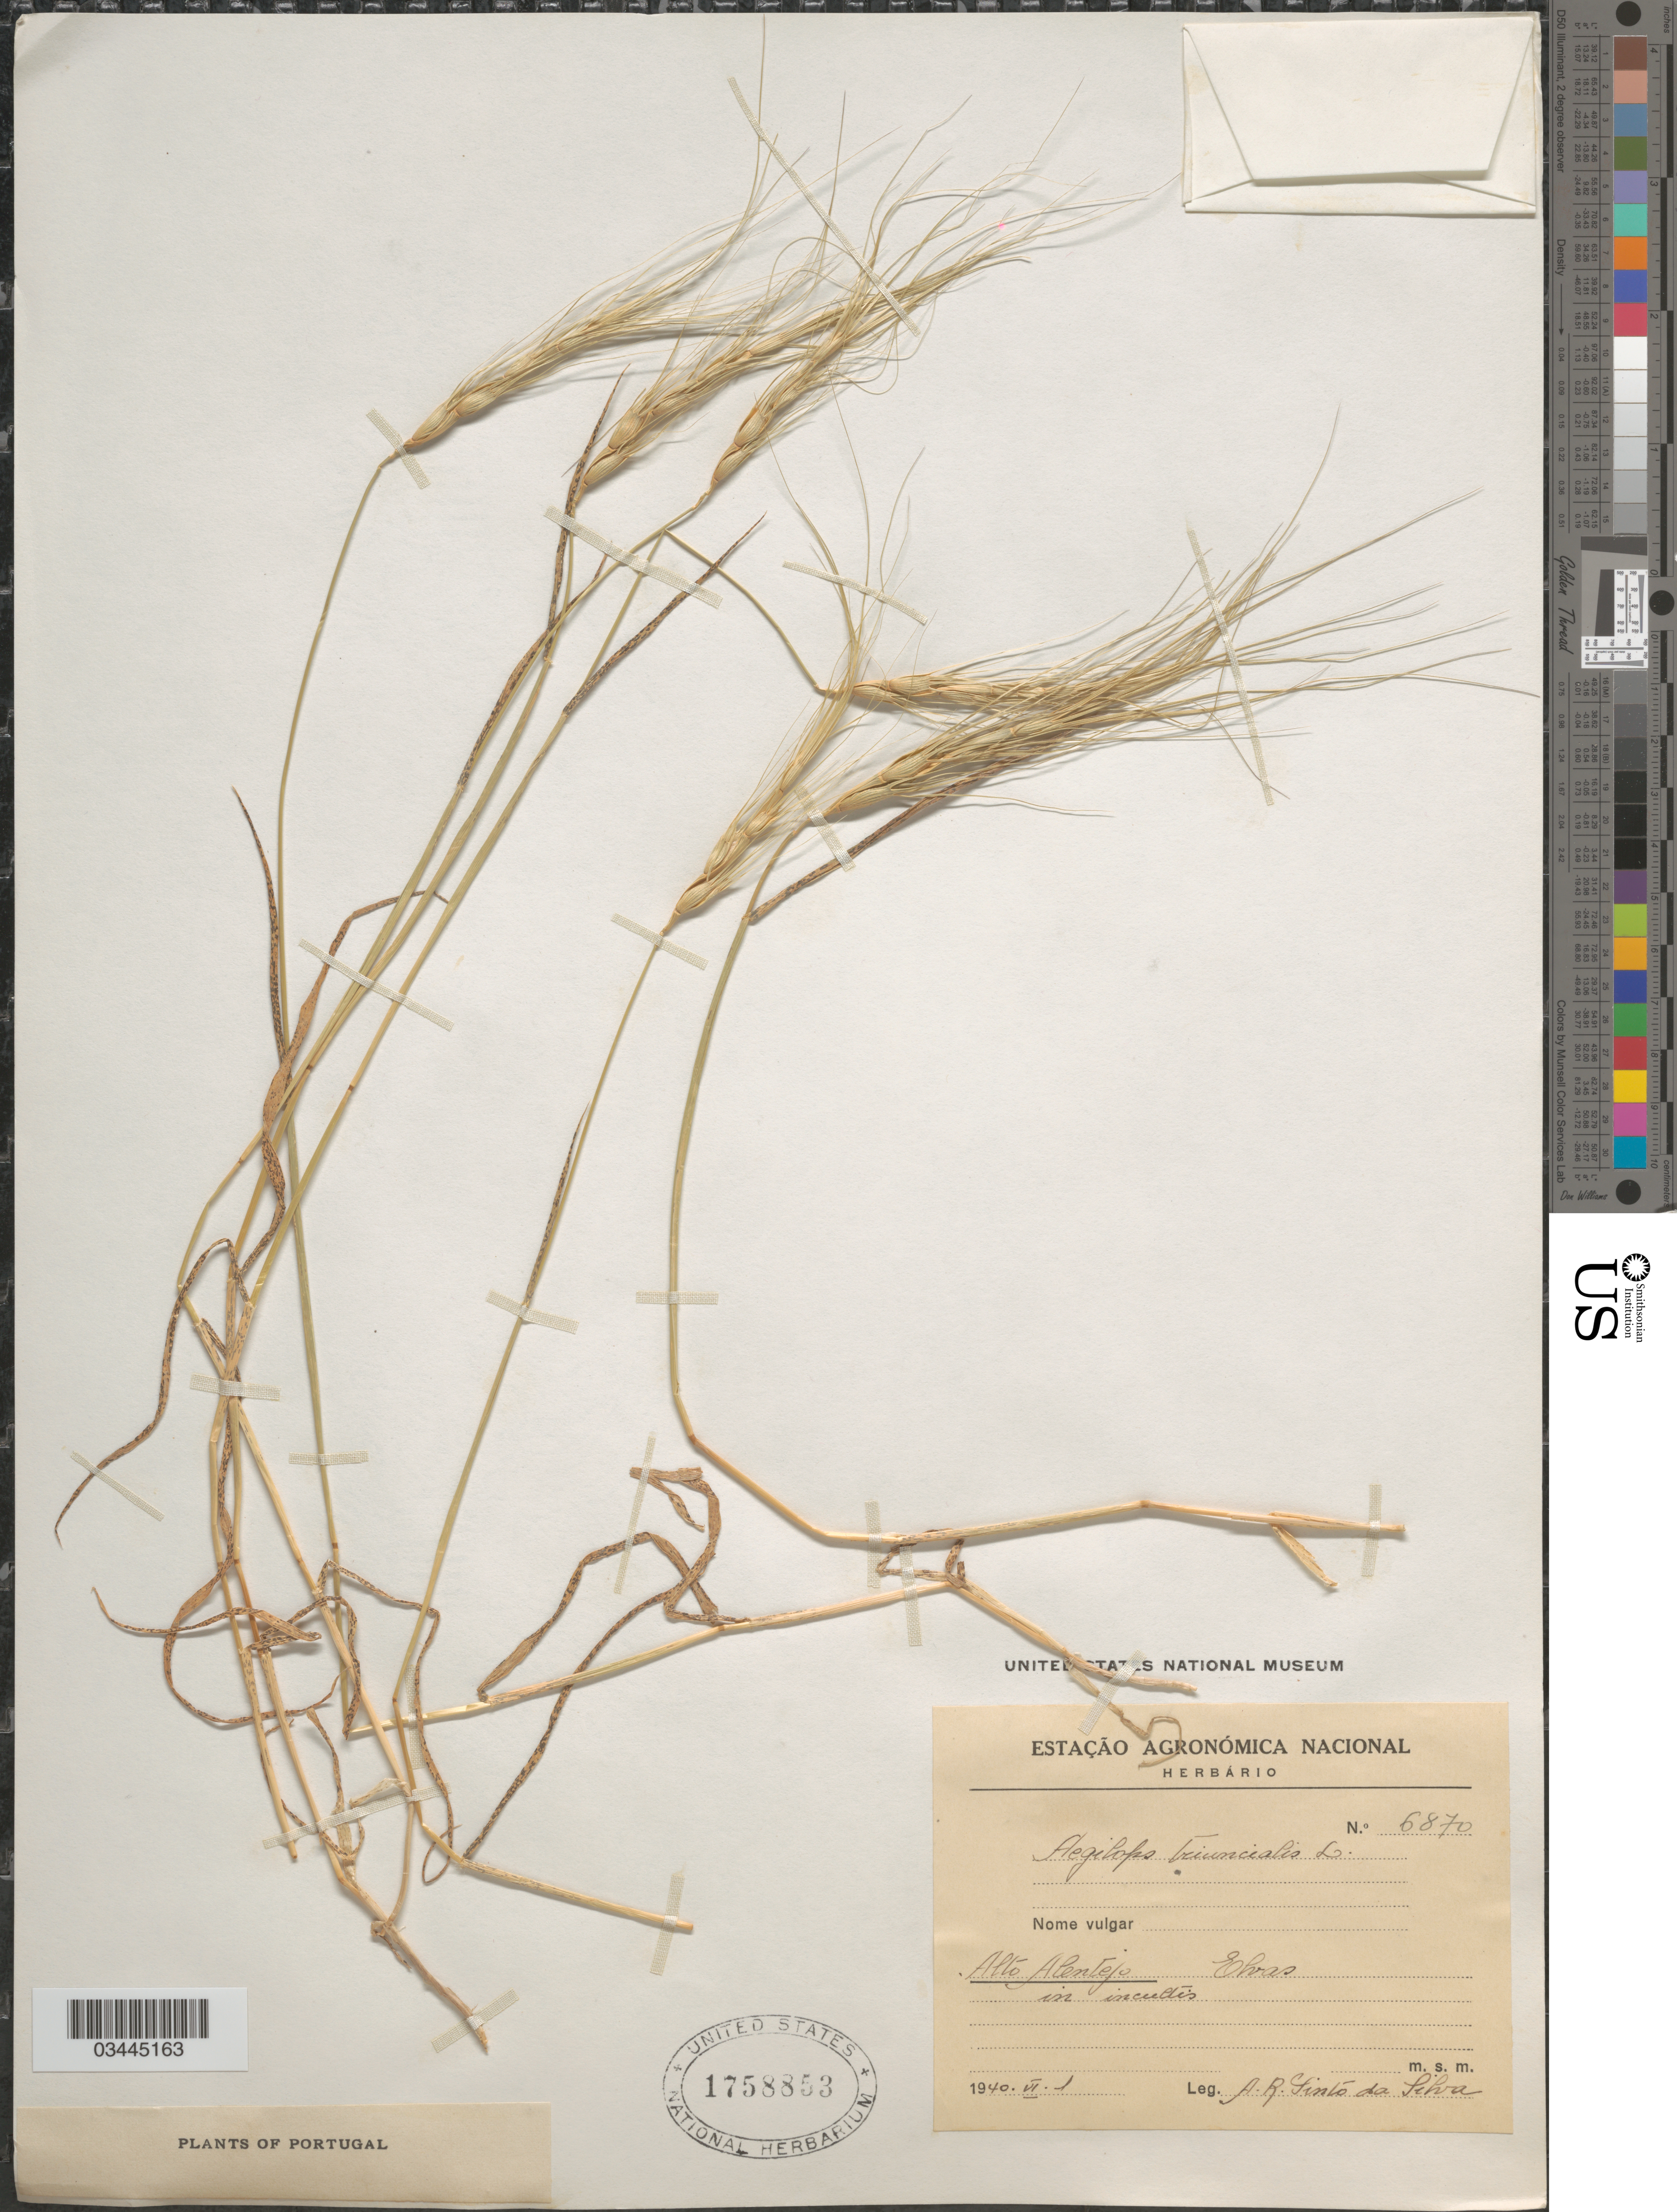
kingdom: Plantae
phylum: Tracheophyta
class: Liliopsida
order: Poales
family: Poaceae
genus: Aegilops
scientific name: Aegilops triuncialis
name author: L.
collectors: A. Pinto da Silva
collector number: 6870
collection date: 1940-06-01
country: Portugal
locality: Alto Alentejo Elvas in incultis.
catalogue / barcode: US 1758853